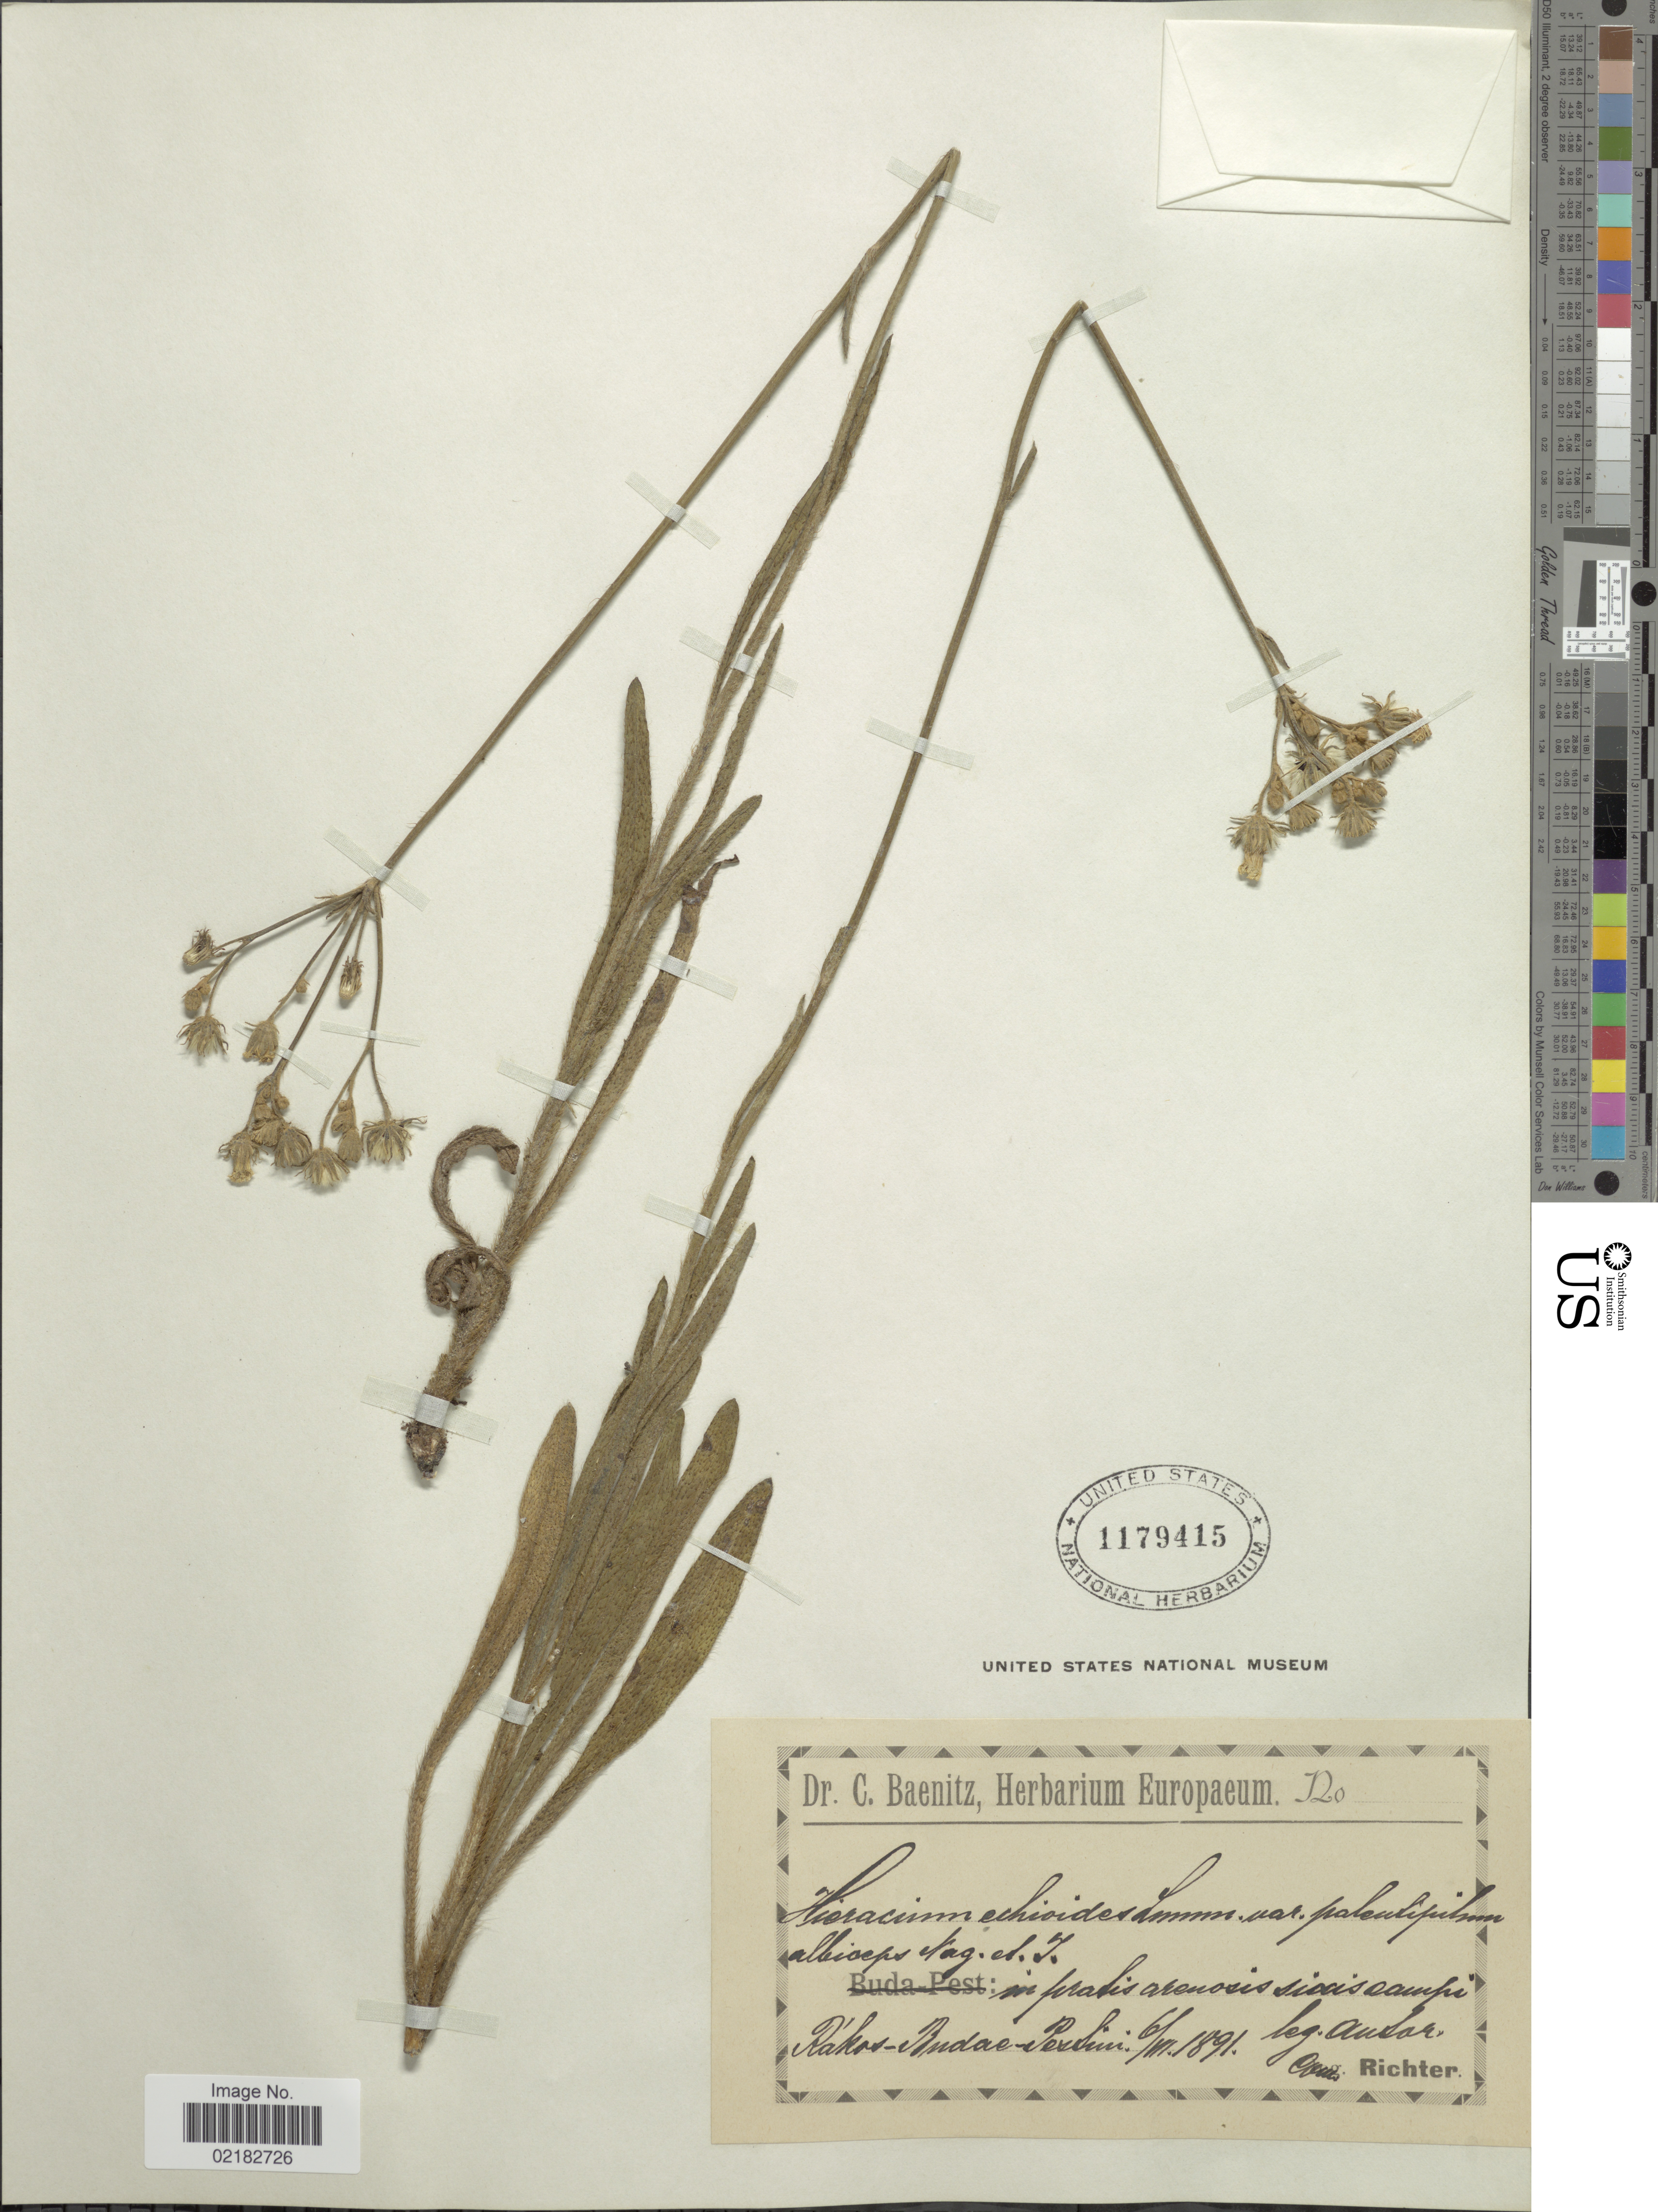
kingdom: Plantae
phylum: Tracheophyta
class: Magnoliopsida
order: Asterales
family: Asteraceae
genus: Pilosella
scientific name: Pilosella echioides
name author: F.W. Schultz & Sch. Bip.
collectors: Andor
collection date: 1891-06-06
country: Hungary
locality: Rakos-Budae-Perlin [interpreted]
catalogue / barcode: US 1179415